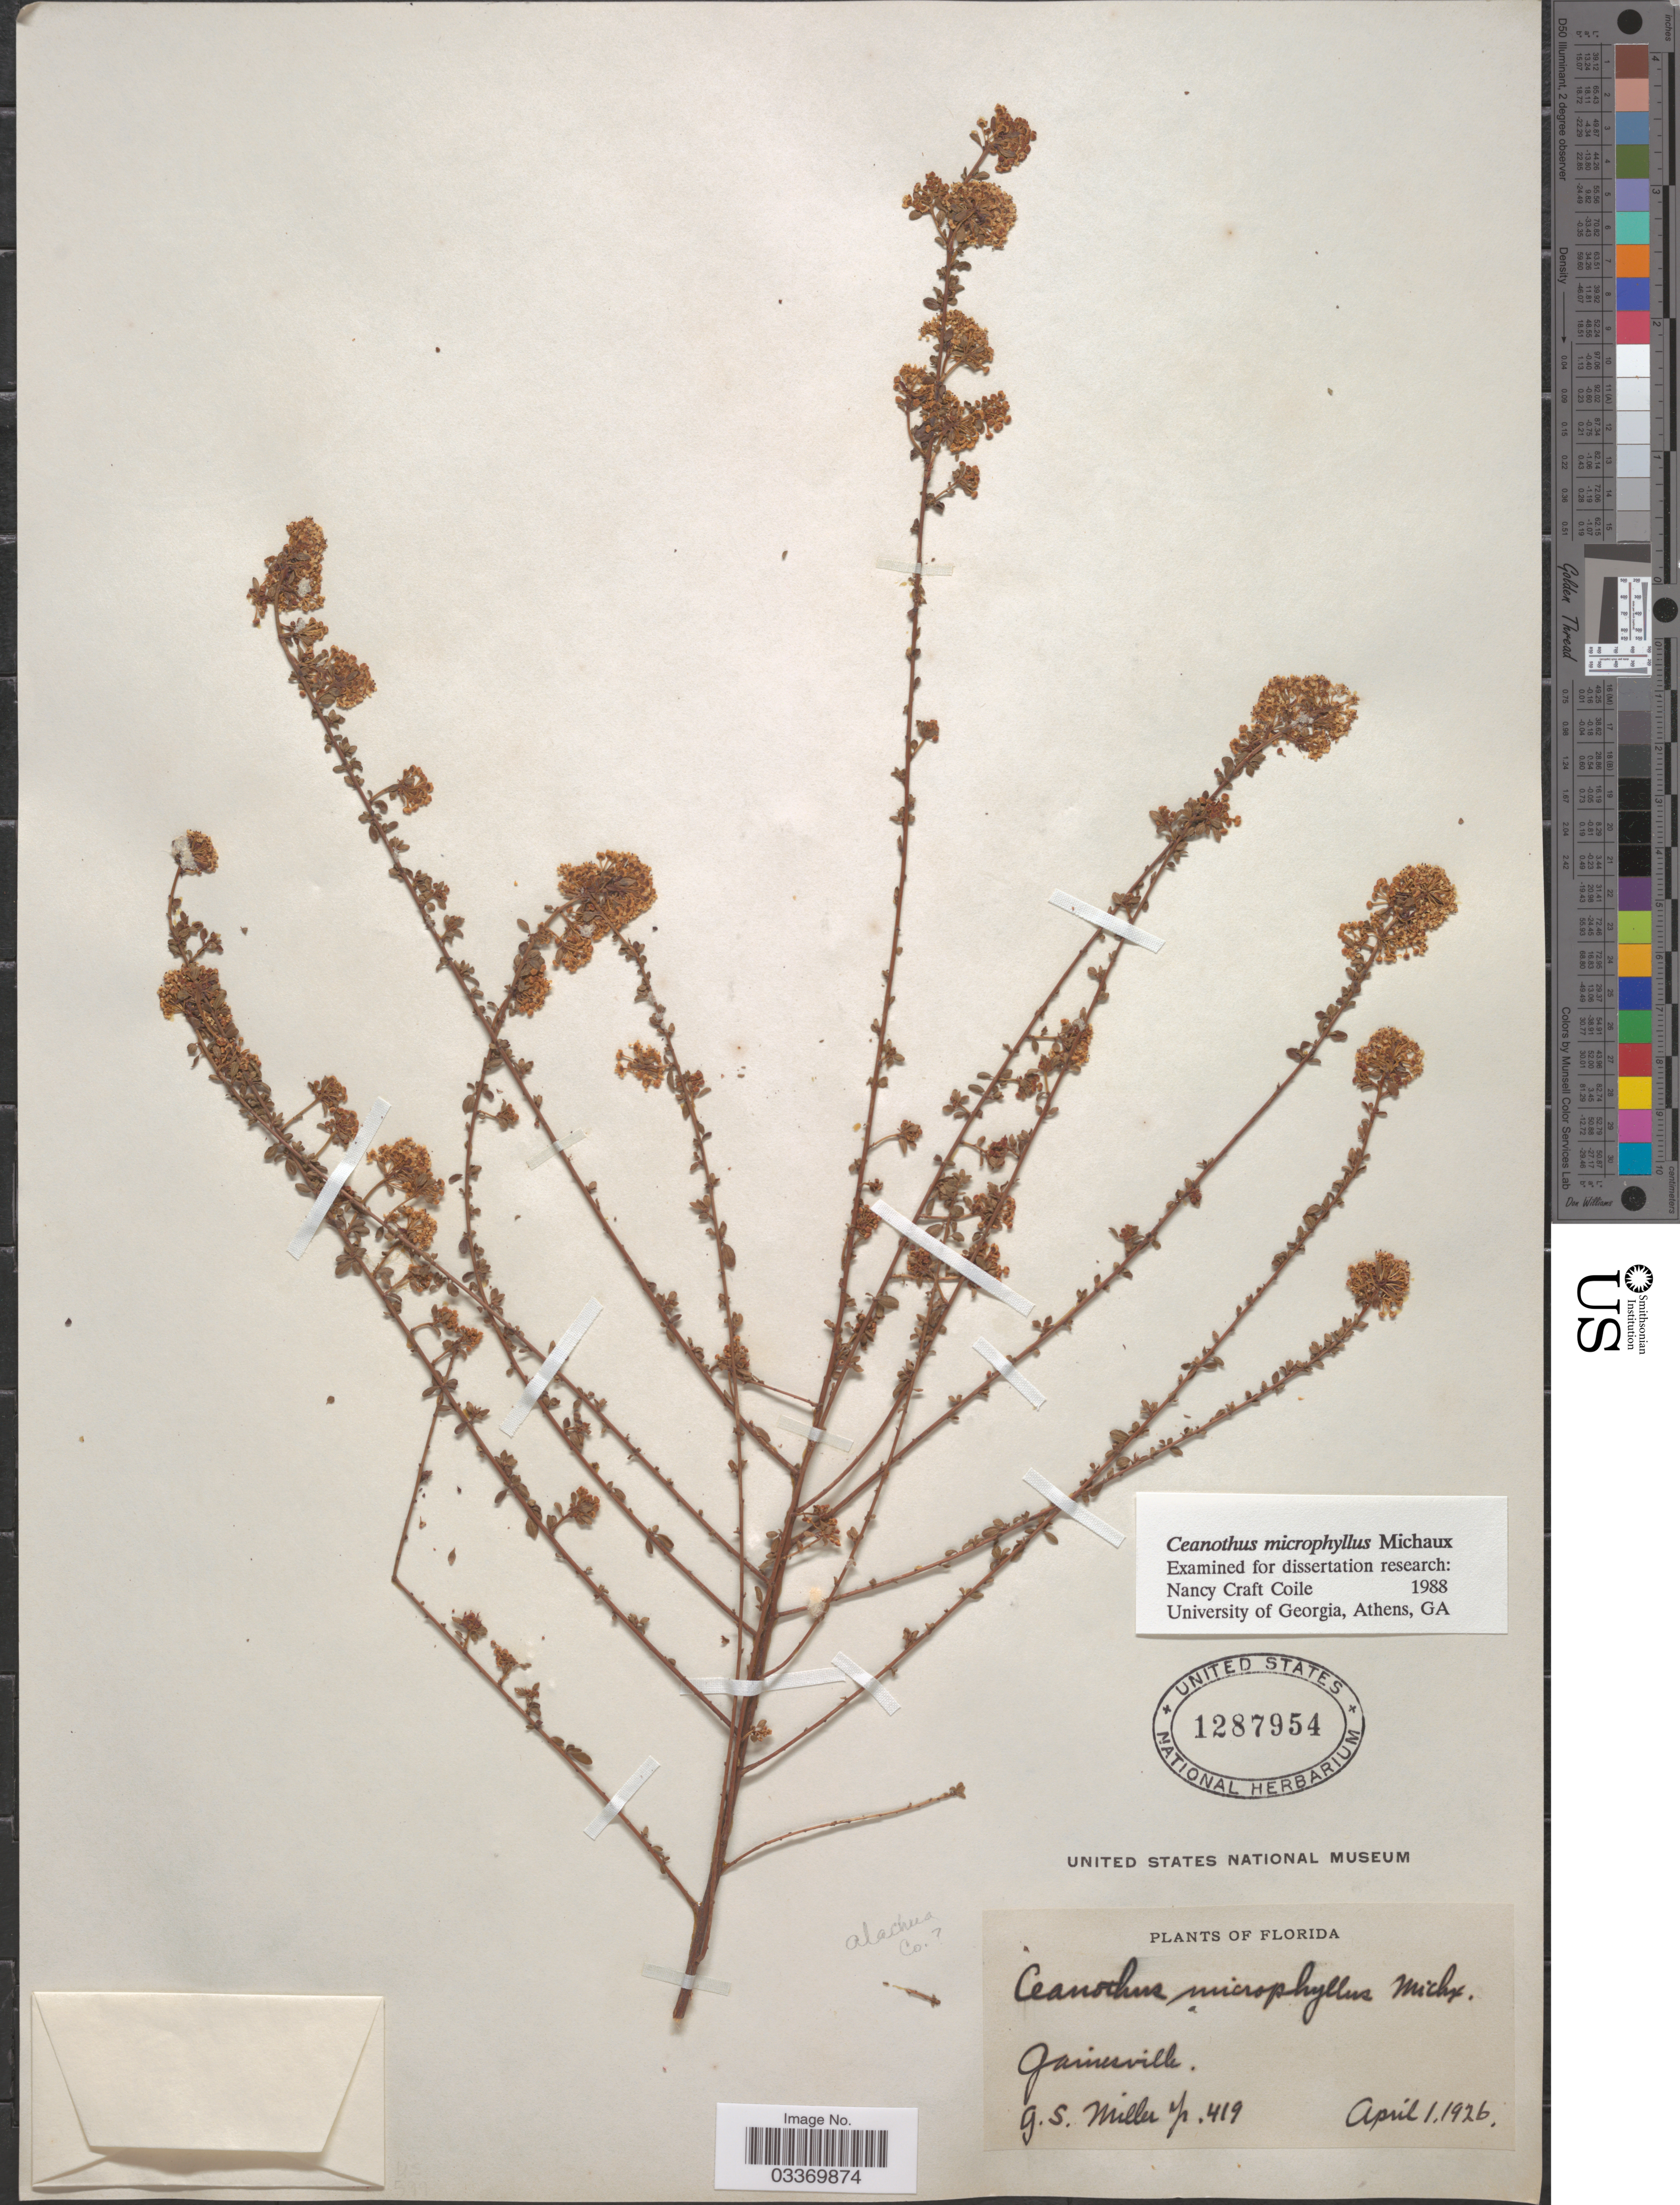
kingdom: Plantae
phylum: Tracheophyta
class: Magnoliopsida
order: Rosales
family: Rhamnaceae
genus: Ceanothus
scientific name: Ceanothus microphyllus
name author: Michx.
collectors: G. S. Miller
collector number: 419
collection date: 1926-04-01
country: United States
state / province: Florida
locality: Gainesville. Alachua Co. [unsure placement]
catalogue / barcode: US 1287954